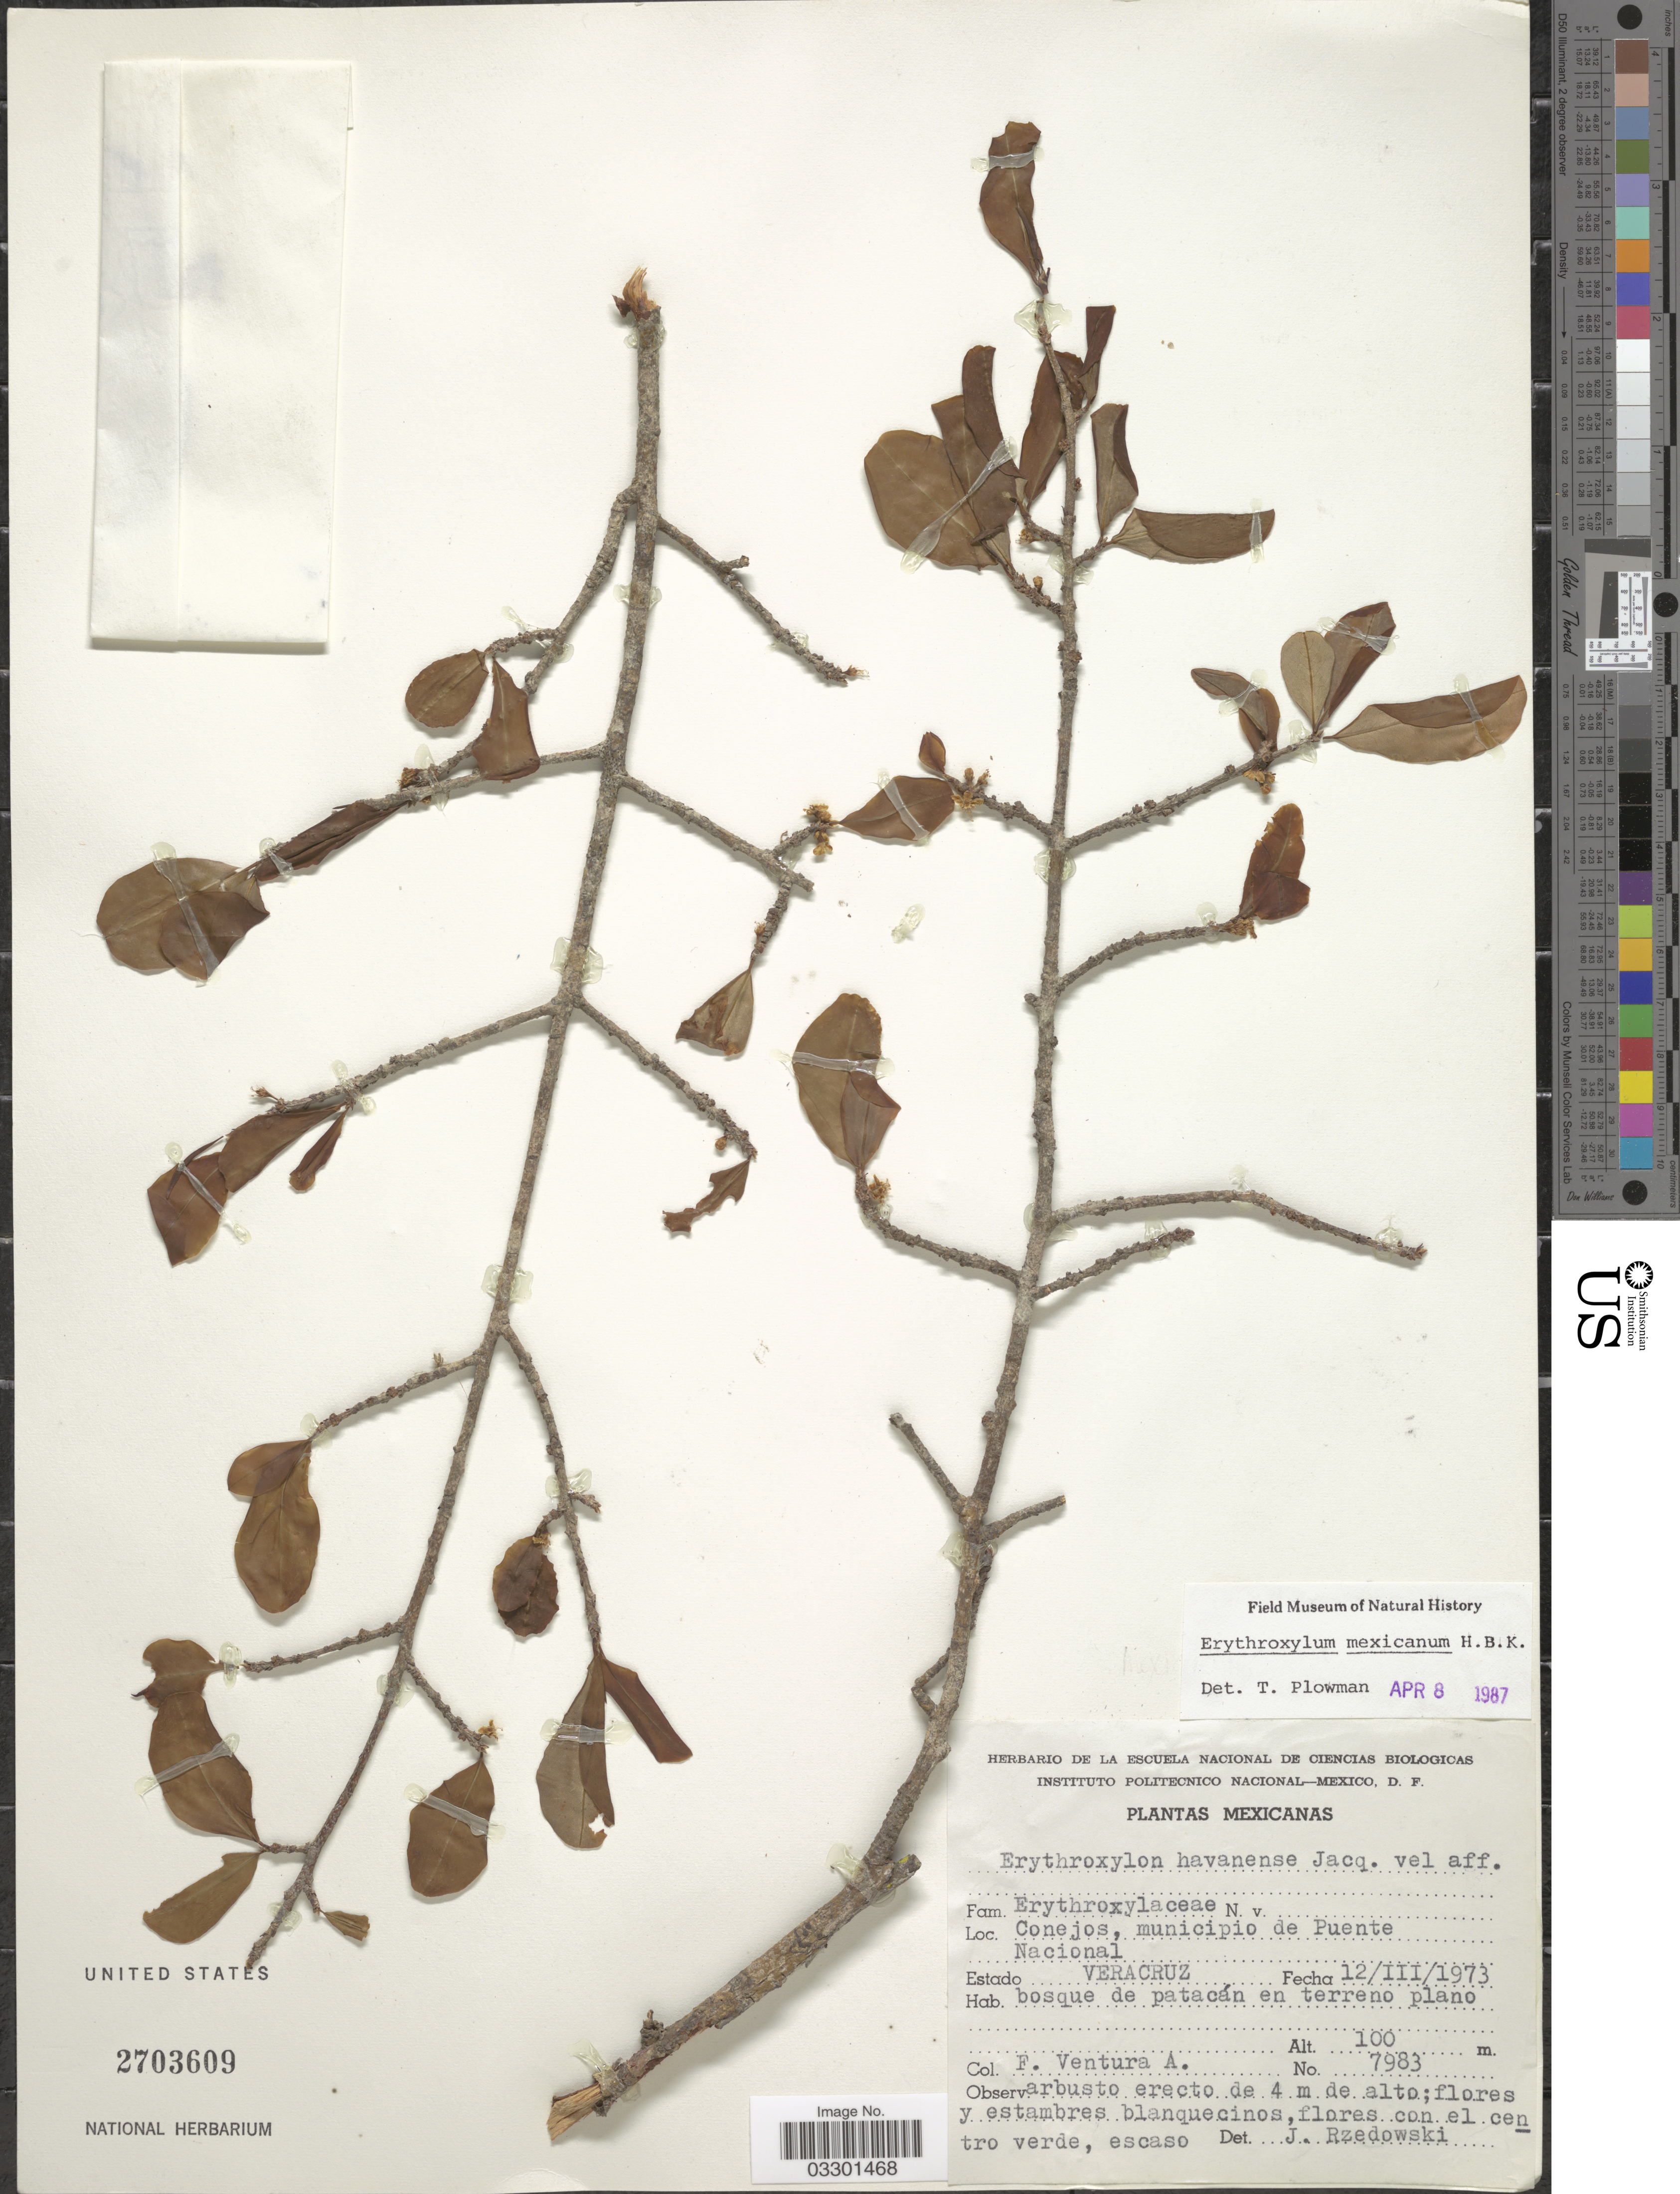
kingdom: Plantae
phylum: Tracheophyta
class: Magnoliopsida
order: Malpighiales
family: Erythroxylaceae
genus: Erythroxylum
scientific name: Erythroxylum mexicanum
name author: Kunth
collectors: F. Ventura A.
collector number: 7983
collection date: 1973-03-12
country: Mexico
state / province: Veracruz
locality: Conejos, municipio de Puente Nacional. Estado Veracruz.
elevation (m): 100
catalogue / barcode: US 2703609